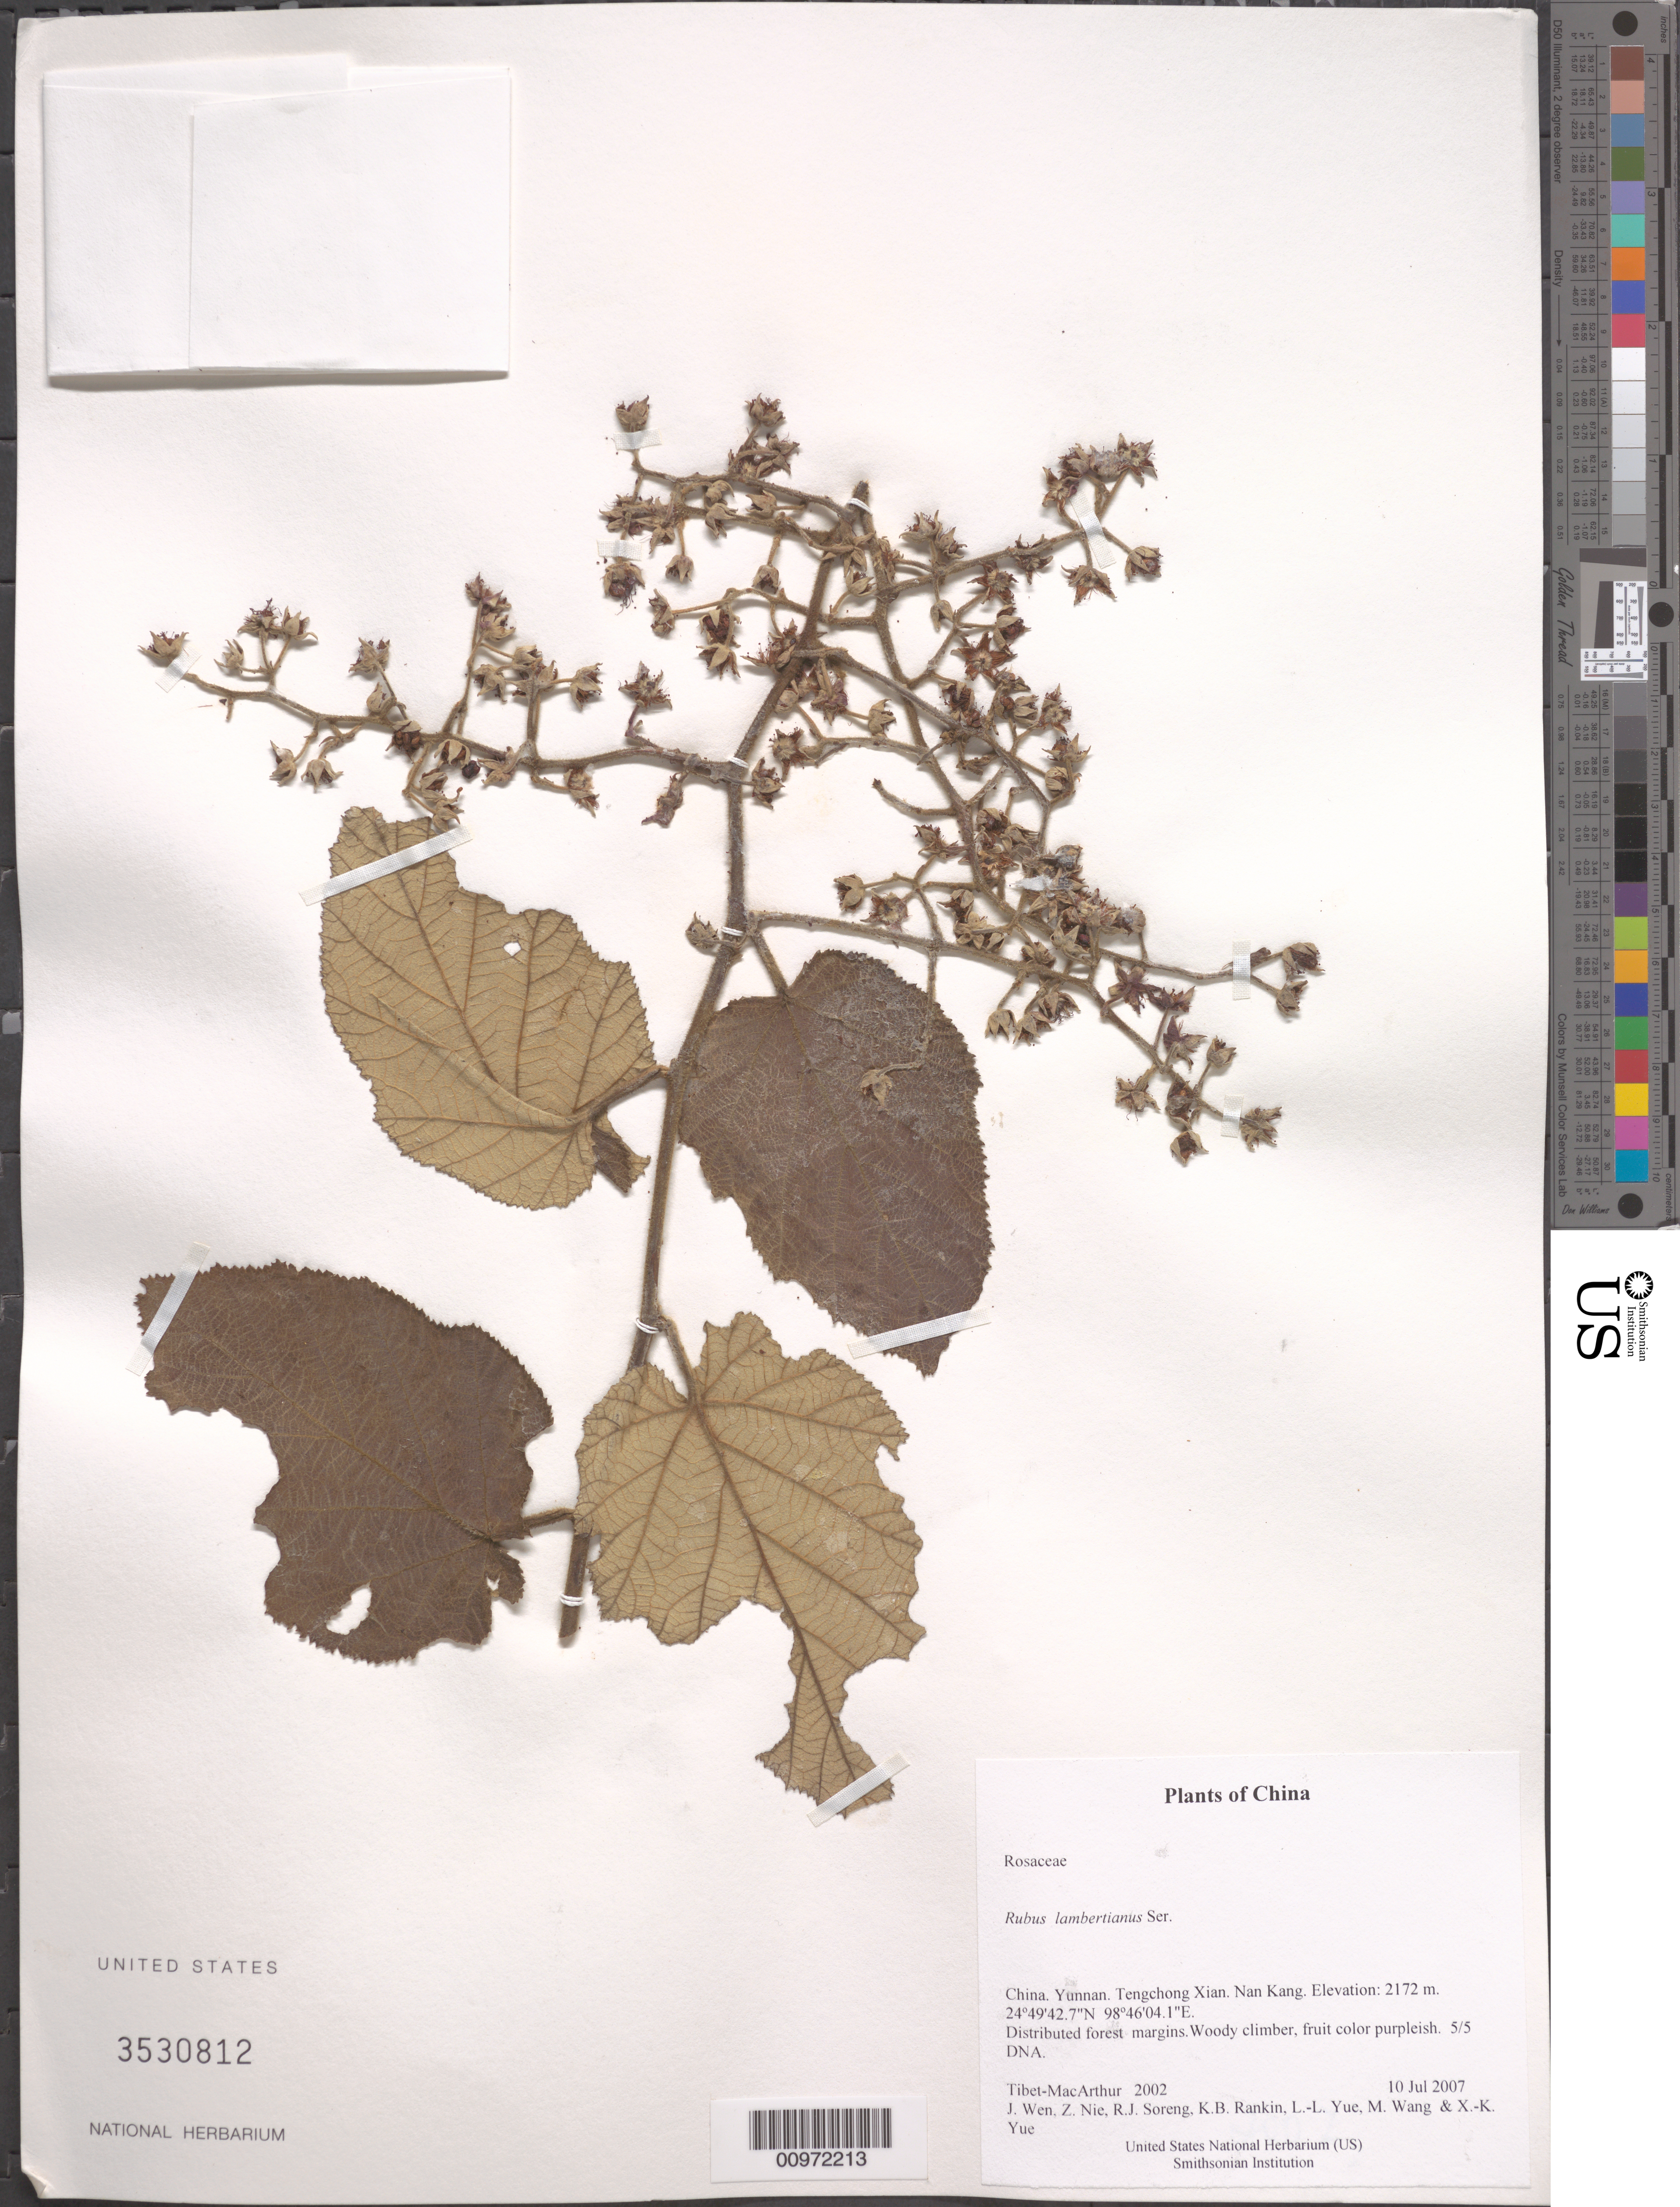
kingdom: Plantae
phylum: Tracheophyta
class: Magnoliopsida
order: Rosales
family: Rosaceae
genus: Rubus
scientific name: Rubus lambertianus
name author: Ser.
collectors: Tibet-MacArthur, J. Wen, Z. Nie, R. J. Soreng, K. Rankin, L. Yue, M. Wang & X. Yue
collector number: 2002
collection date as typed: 10 Jul 2007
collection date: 2007-07-10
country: China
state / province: Yunnan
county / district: Tengchong Xian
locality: Nan Kang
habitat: Distributed forest margins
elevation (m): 2172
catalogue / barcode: US 3530812